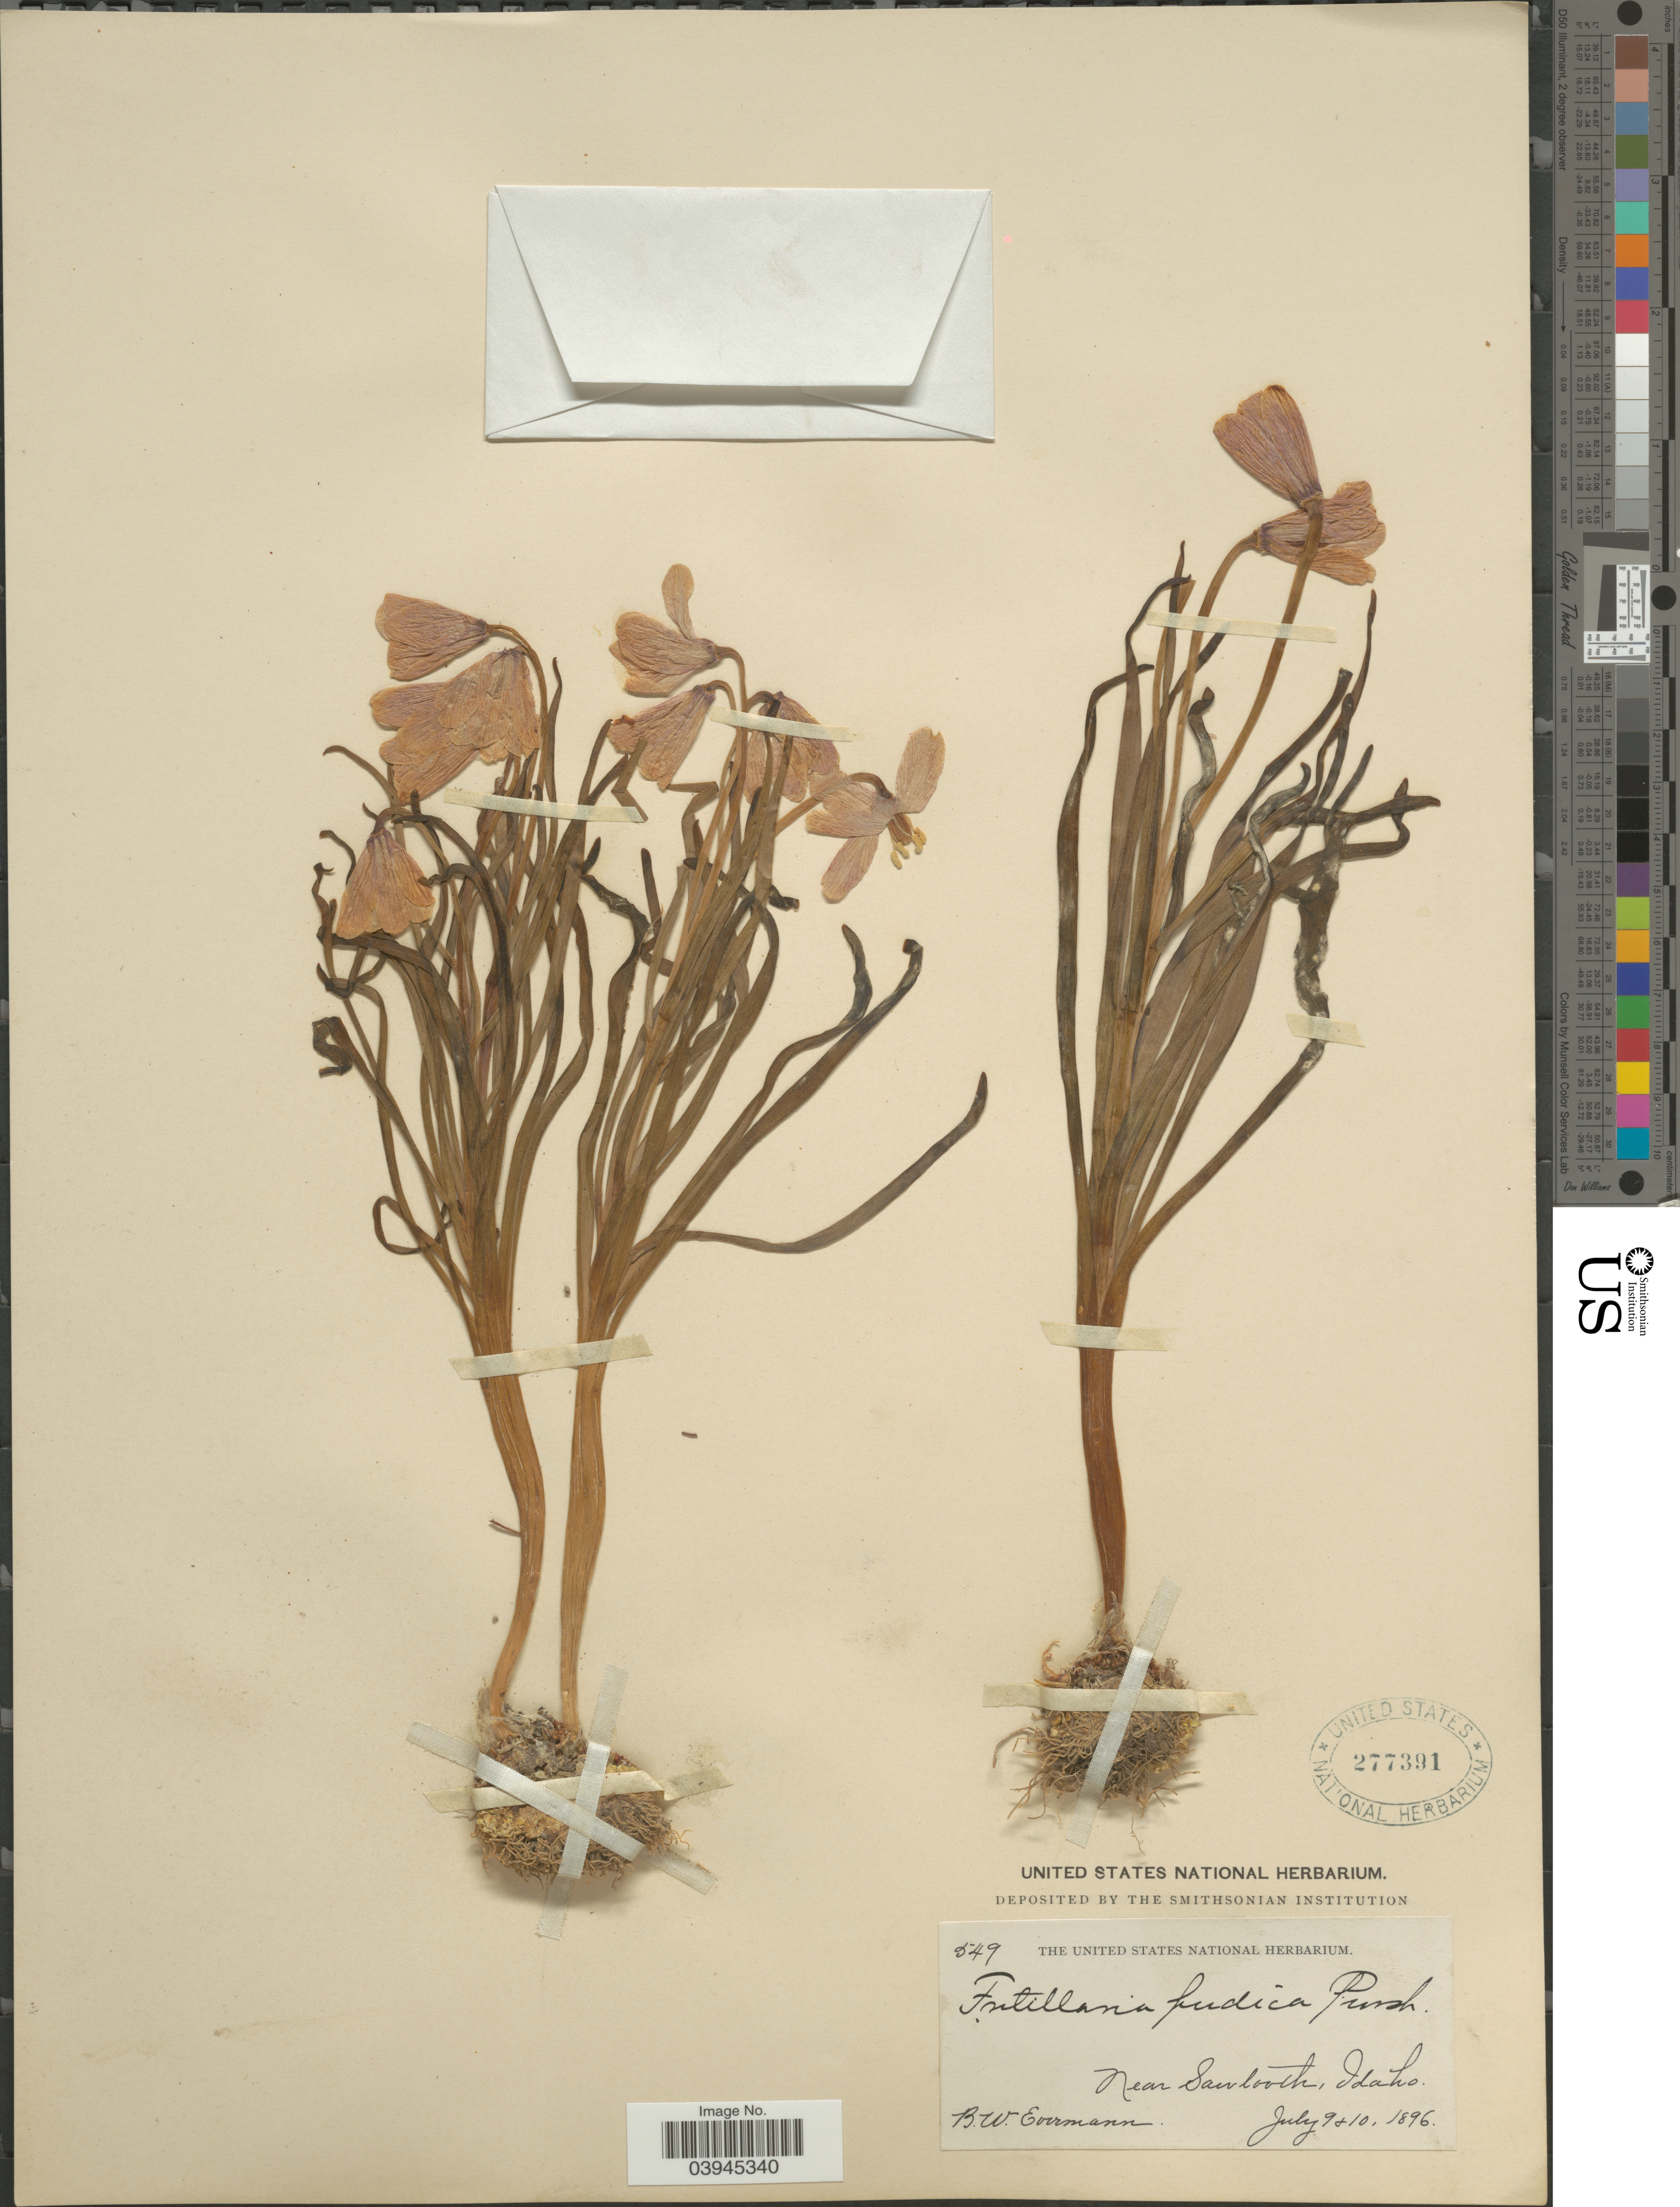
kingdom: Plantae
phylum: Tracheophyta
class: Liliopsida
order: Liliales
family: Liliaceae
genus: Fritillaria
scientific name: Fritillaria pudica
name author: (Pursh) Spreng.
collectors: B. W. Evermann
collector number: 549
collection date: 1896-07-09/1896-07-10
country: United States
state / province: Idaho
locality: Near Sawtooth.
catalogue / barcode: US 277391